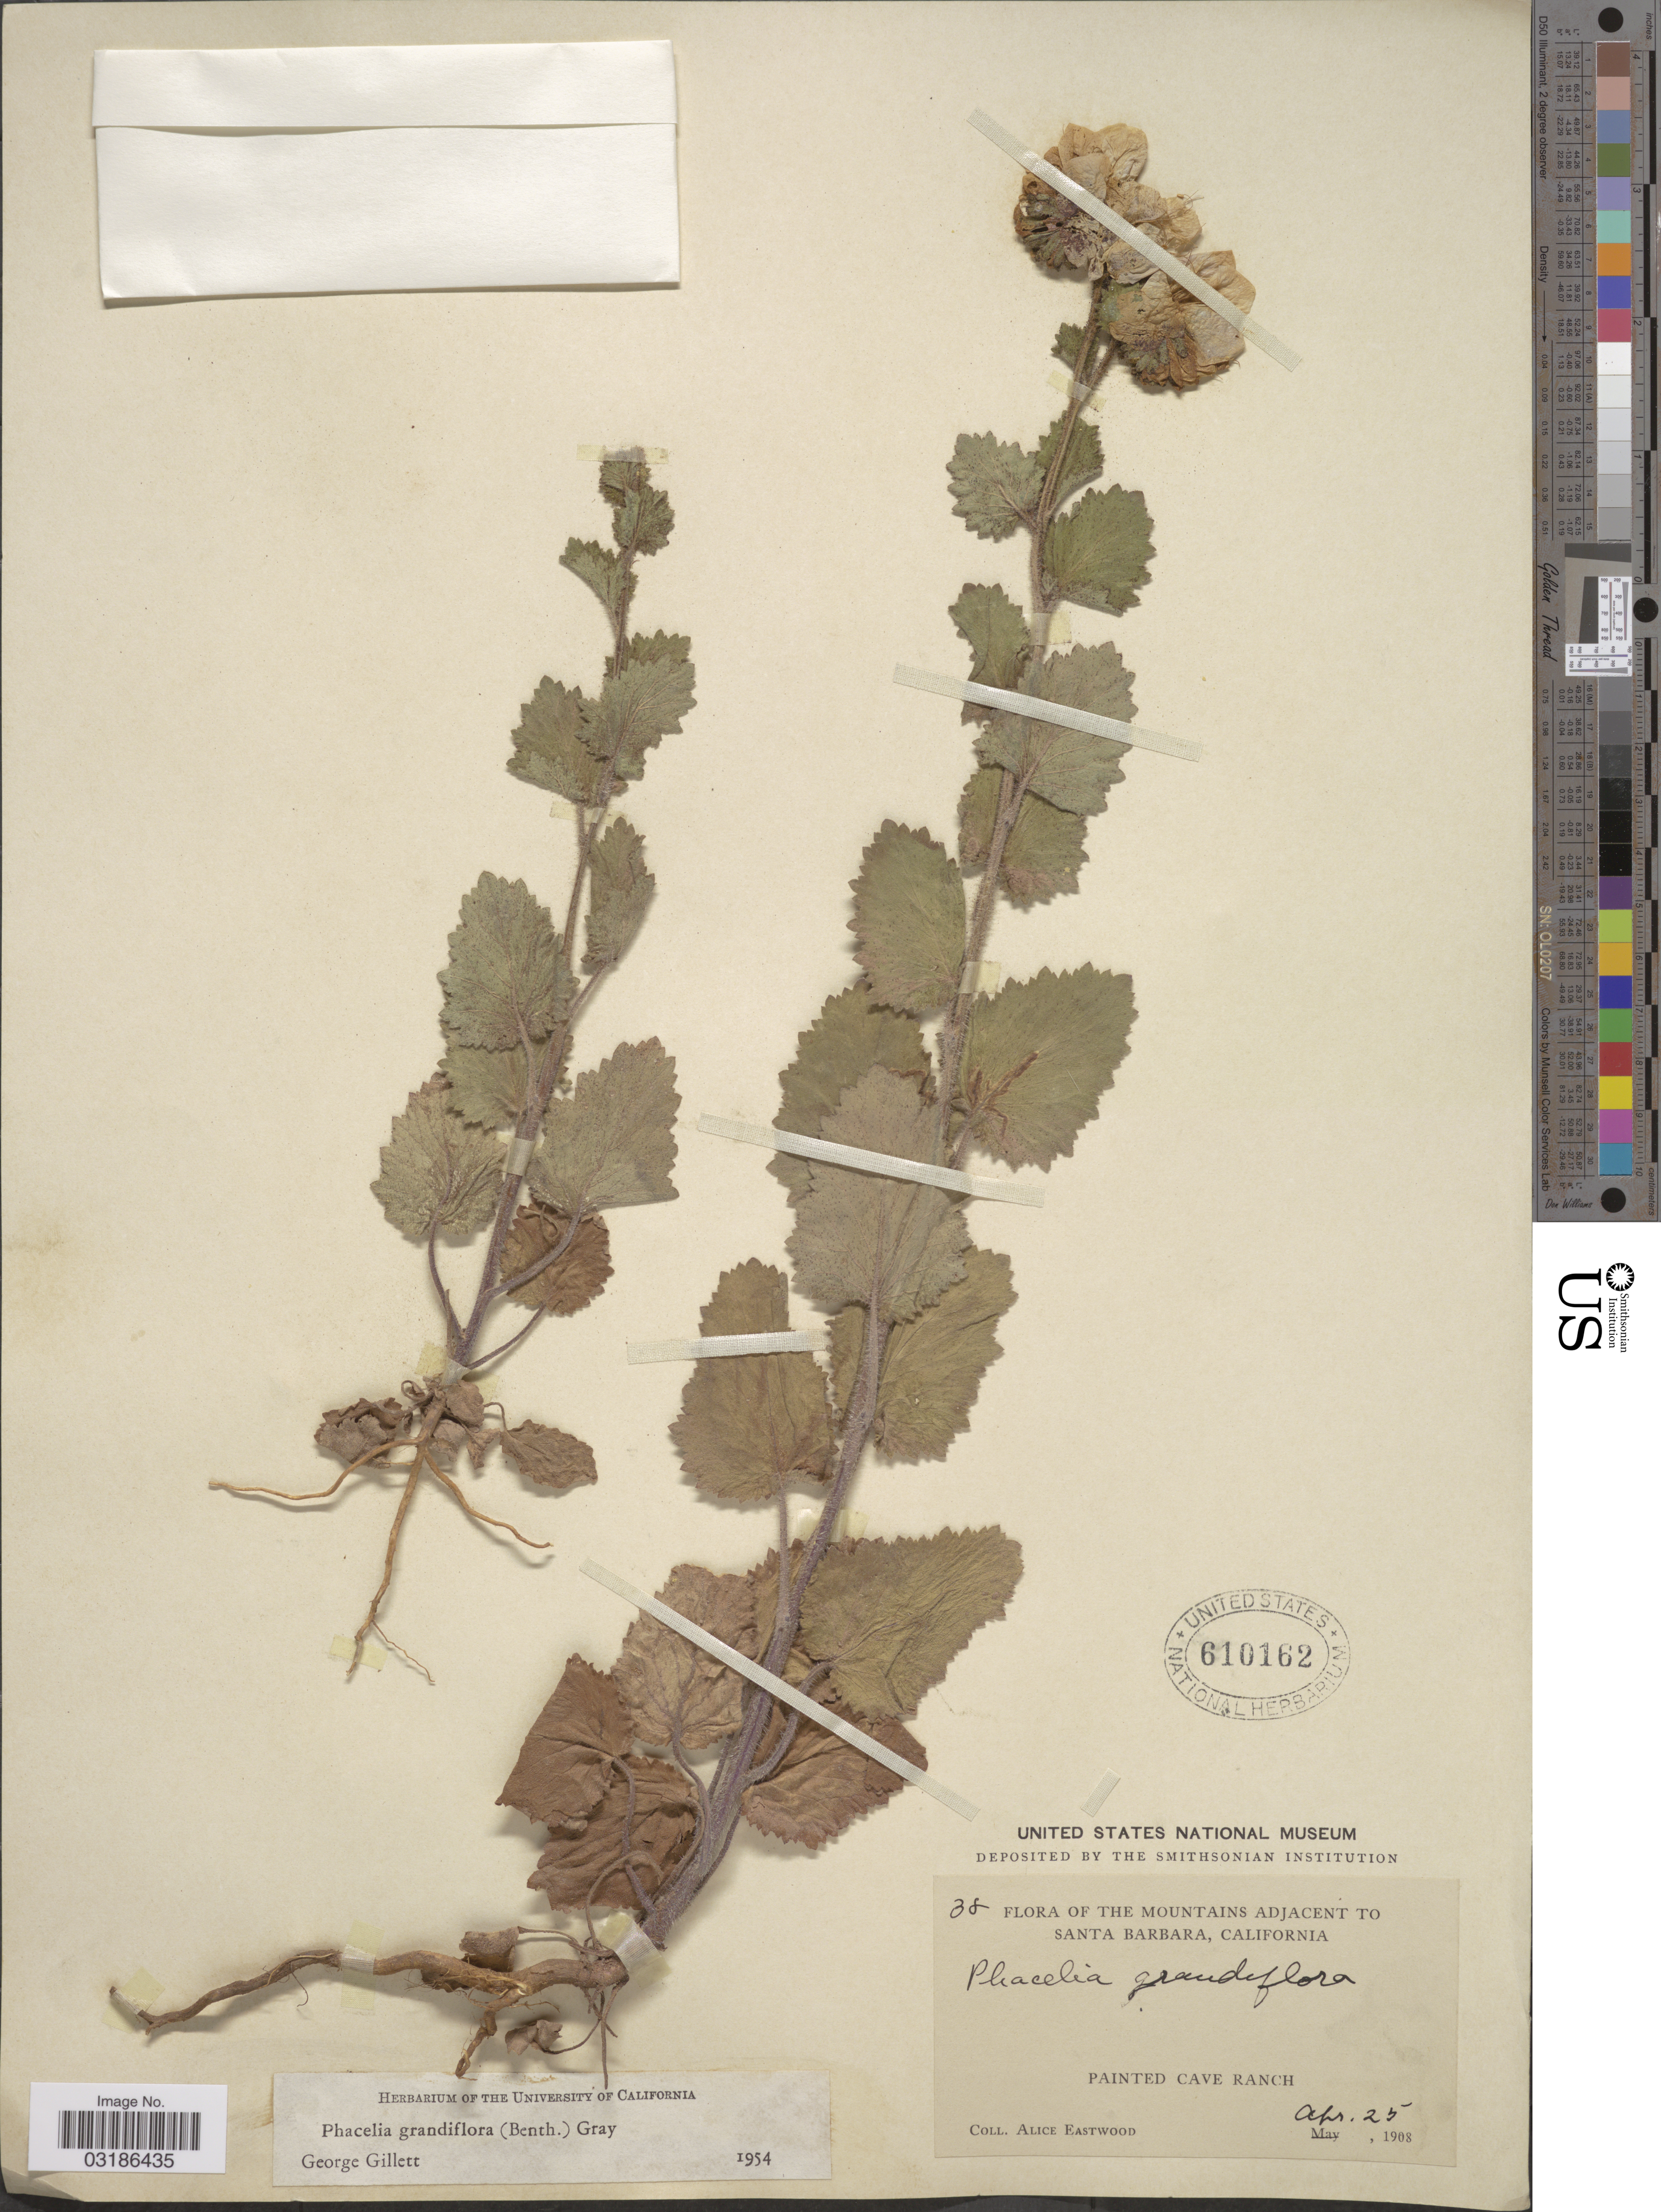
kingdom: Plantae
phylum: Tracheophyta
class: Magnoliopsida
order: Boraginales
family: Hydrophyllaceae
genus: Phacelia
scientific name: Phacelia grandiflora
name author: (Benth.) A. Gray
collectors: A. Eastwood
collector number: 38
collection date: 1908-04-25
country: United States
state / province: California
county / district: Santa Barbara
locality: Mountains adjacent of Santa Barbara. Painted Cave Ranch.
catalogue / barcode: US 610162